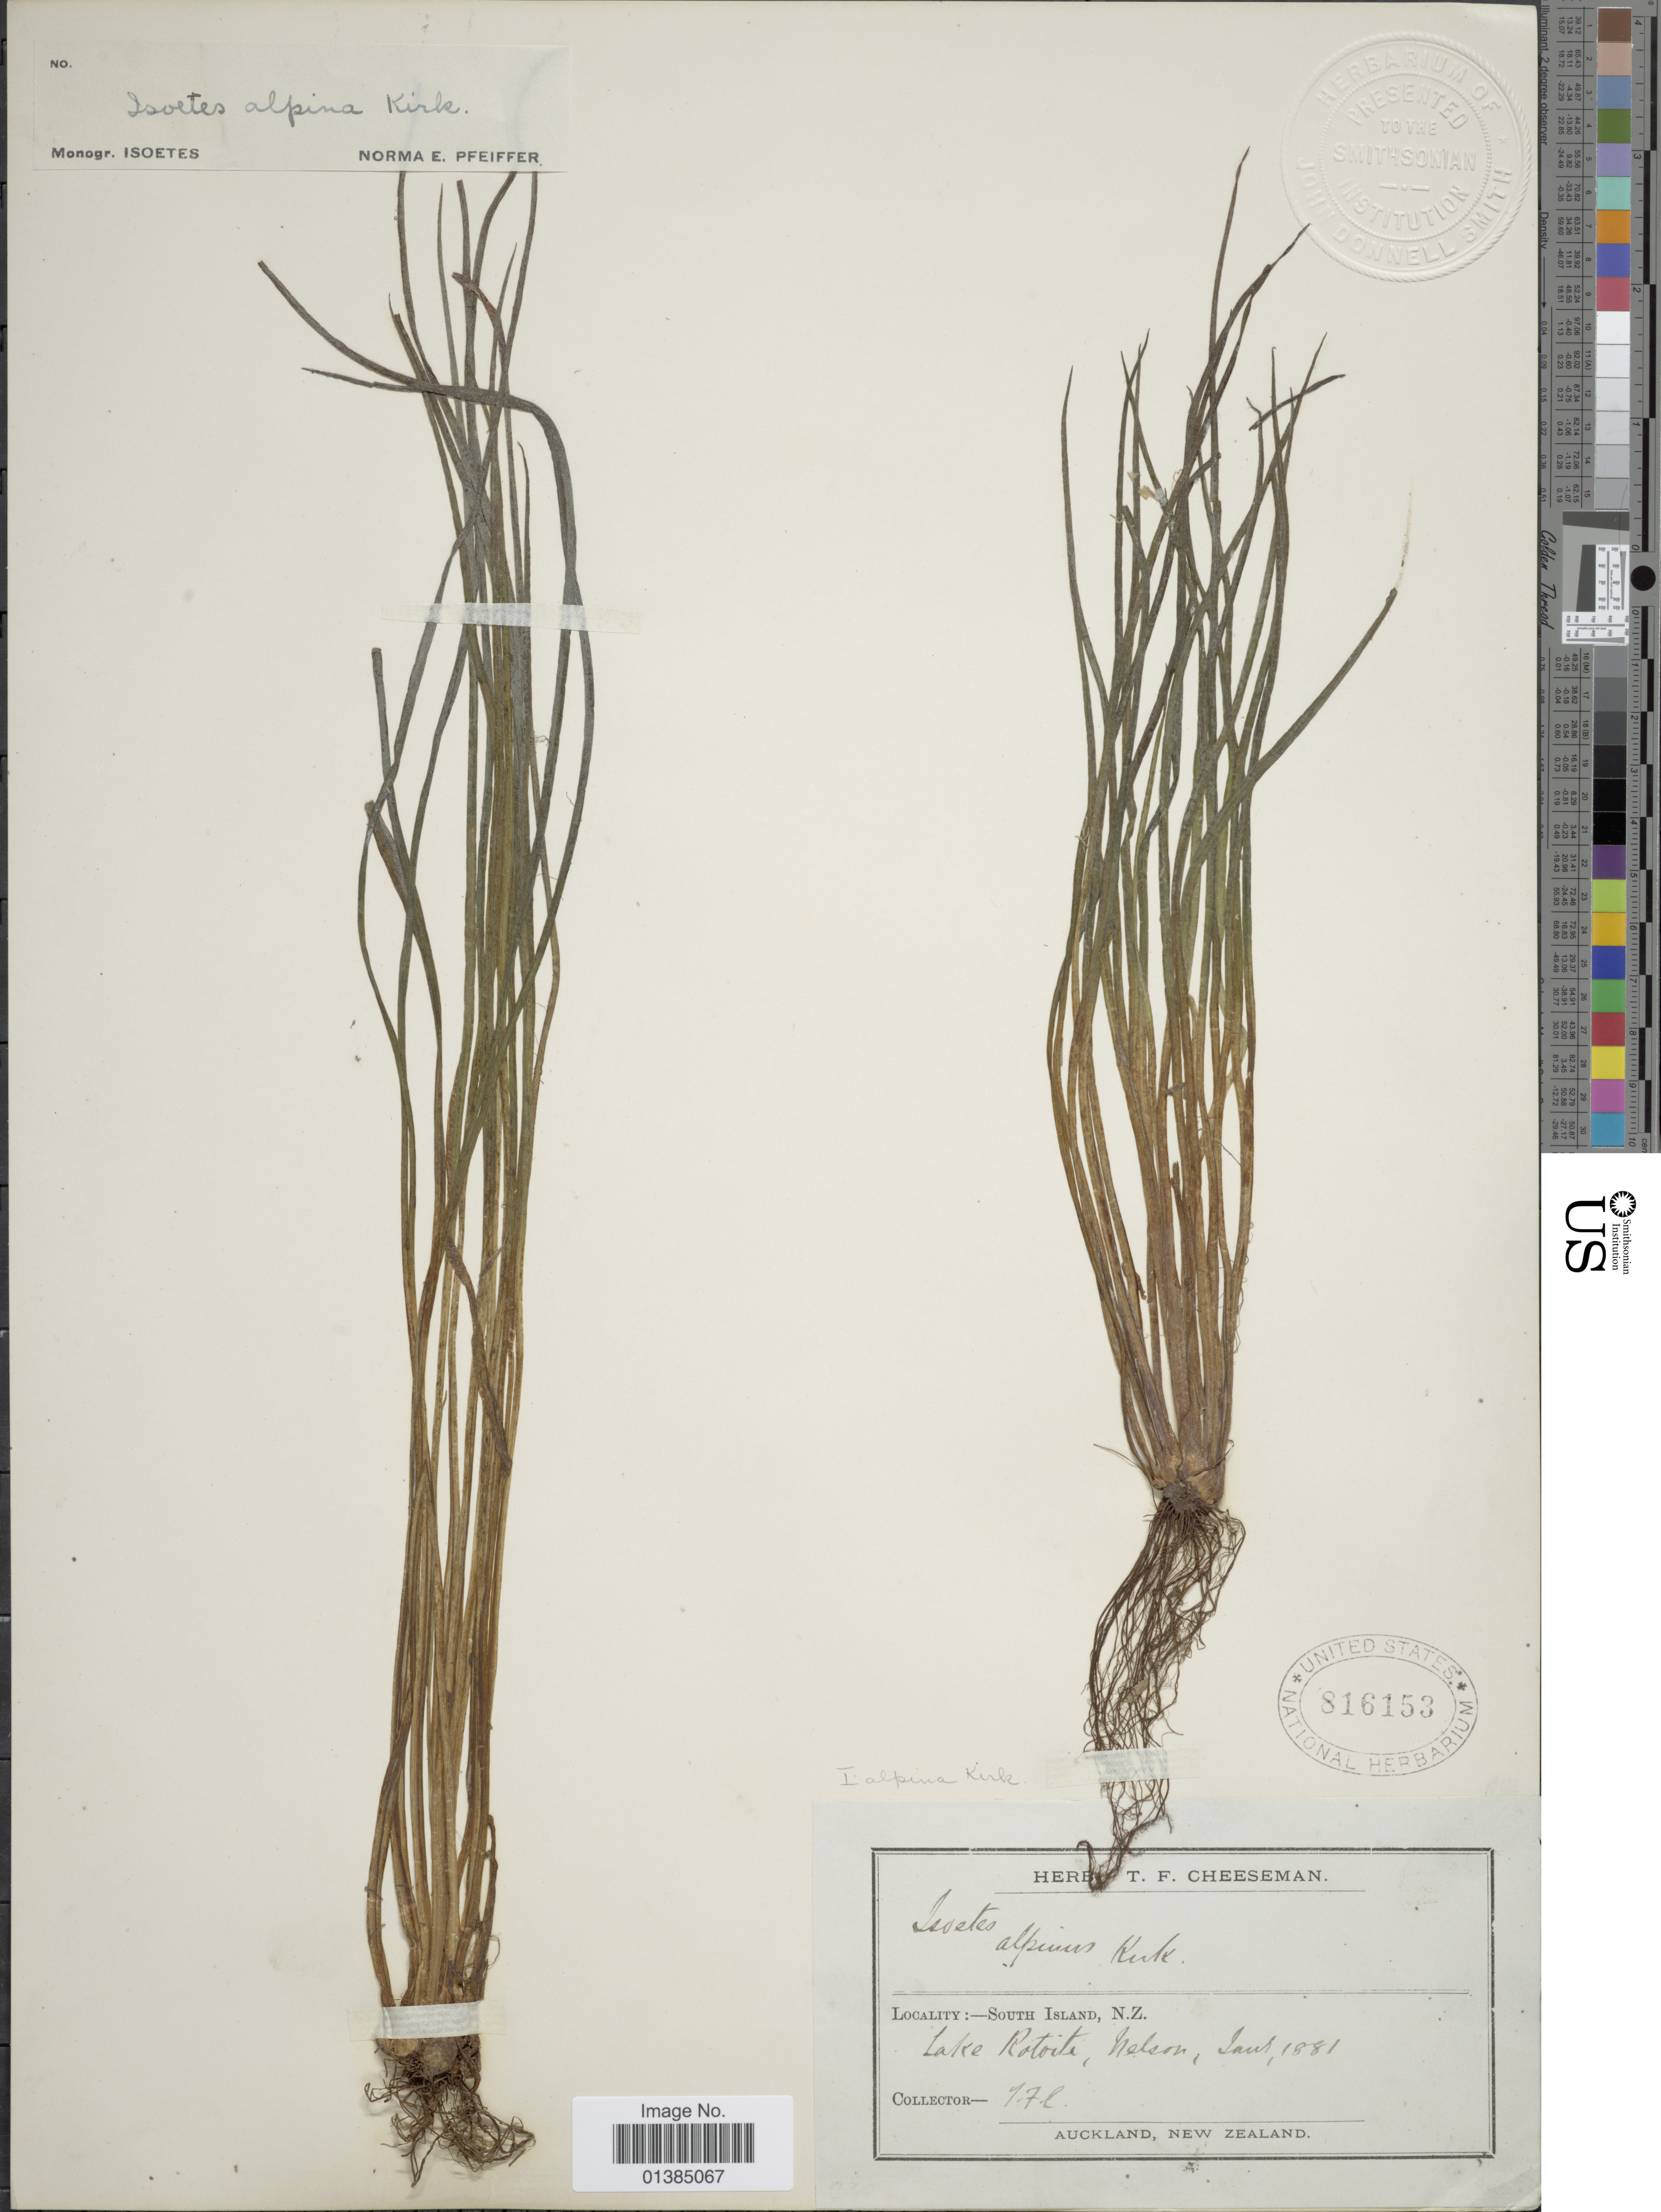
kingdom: Plantae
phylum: Tracheophyta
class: Lycopodiopsida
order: Isoetales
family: Isoetaceae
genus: Isoetes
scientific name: Isoetes alpina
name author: Kirk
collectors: ex herb. T. F. Cheeseman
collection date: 1881-01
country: New Zealand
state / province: Nelson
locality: South Island, N.Z. Lake Rotoite.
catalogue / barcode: US 816153